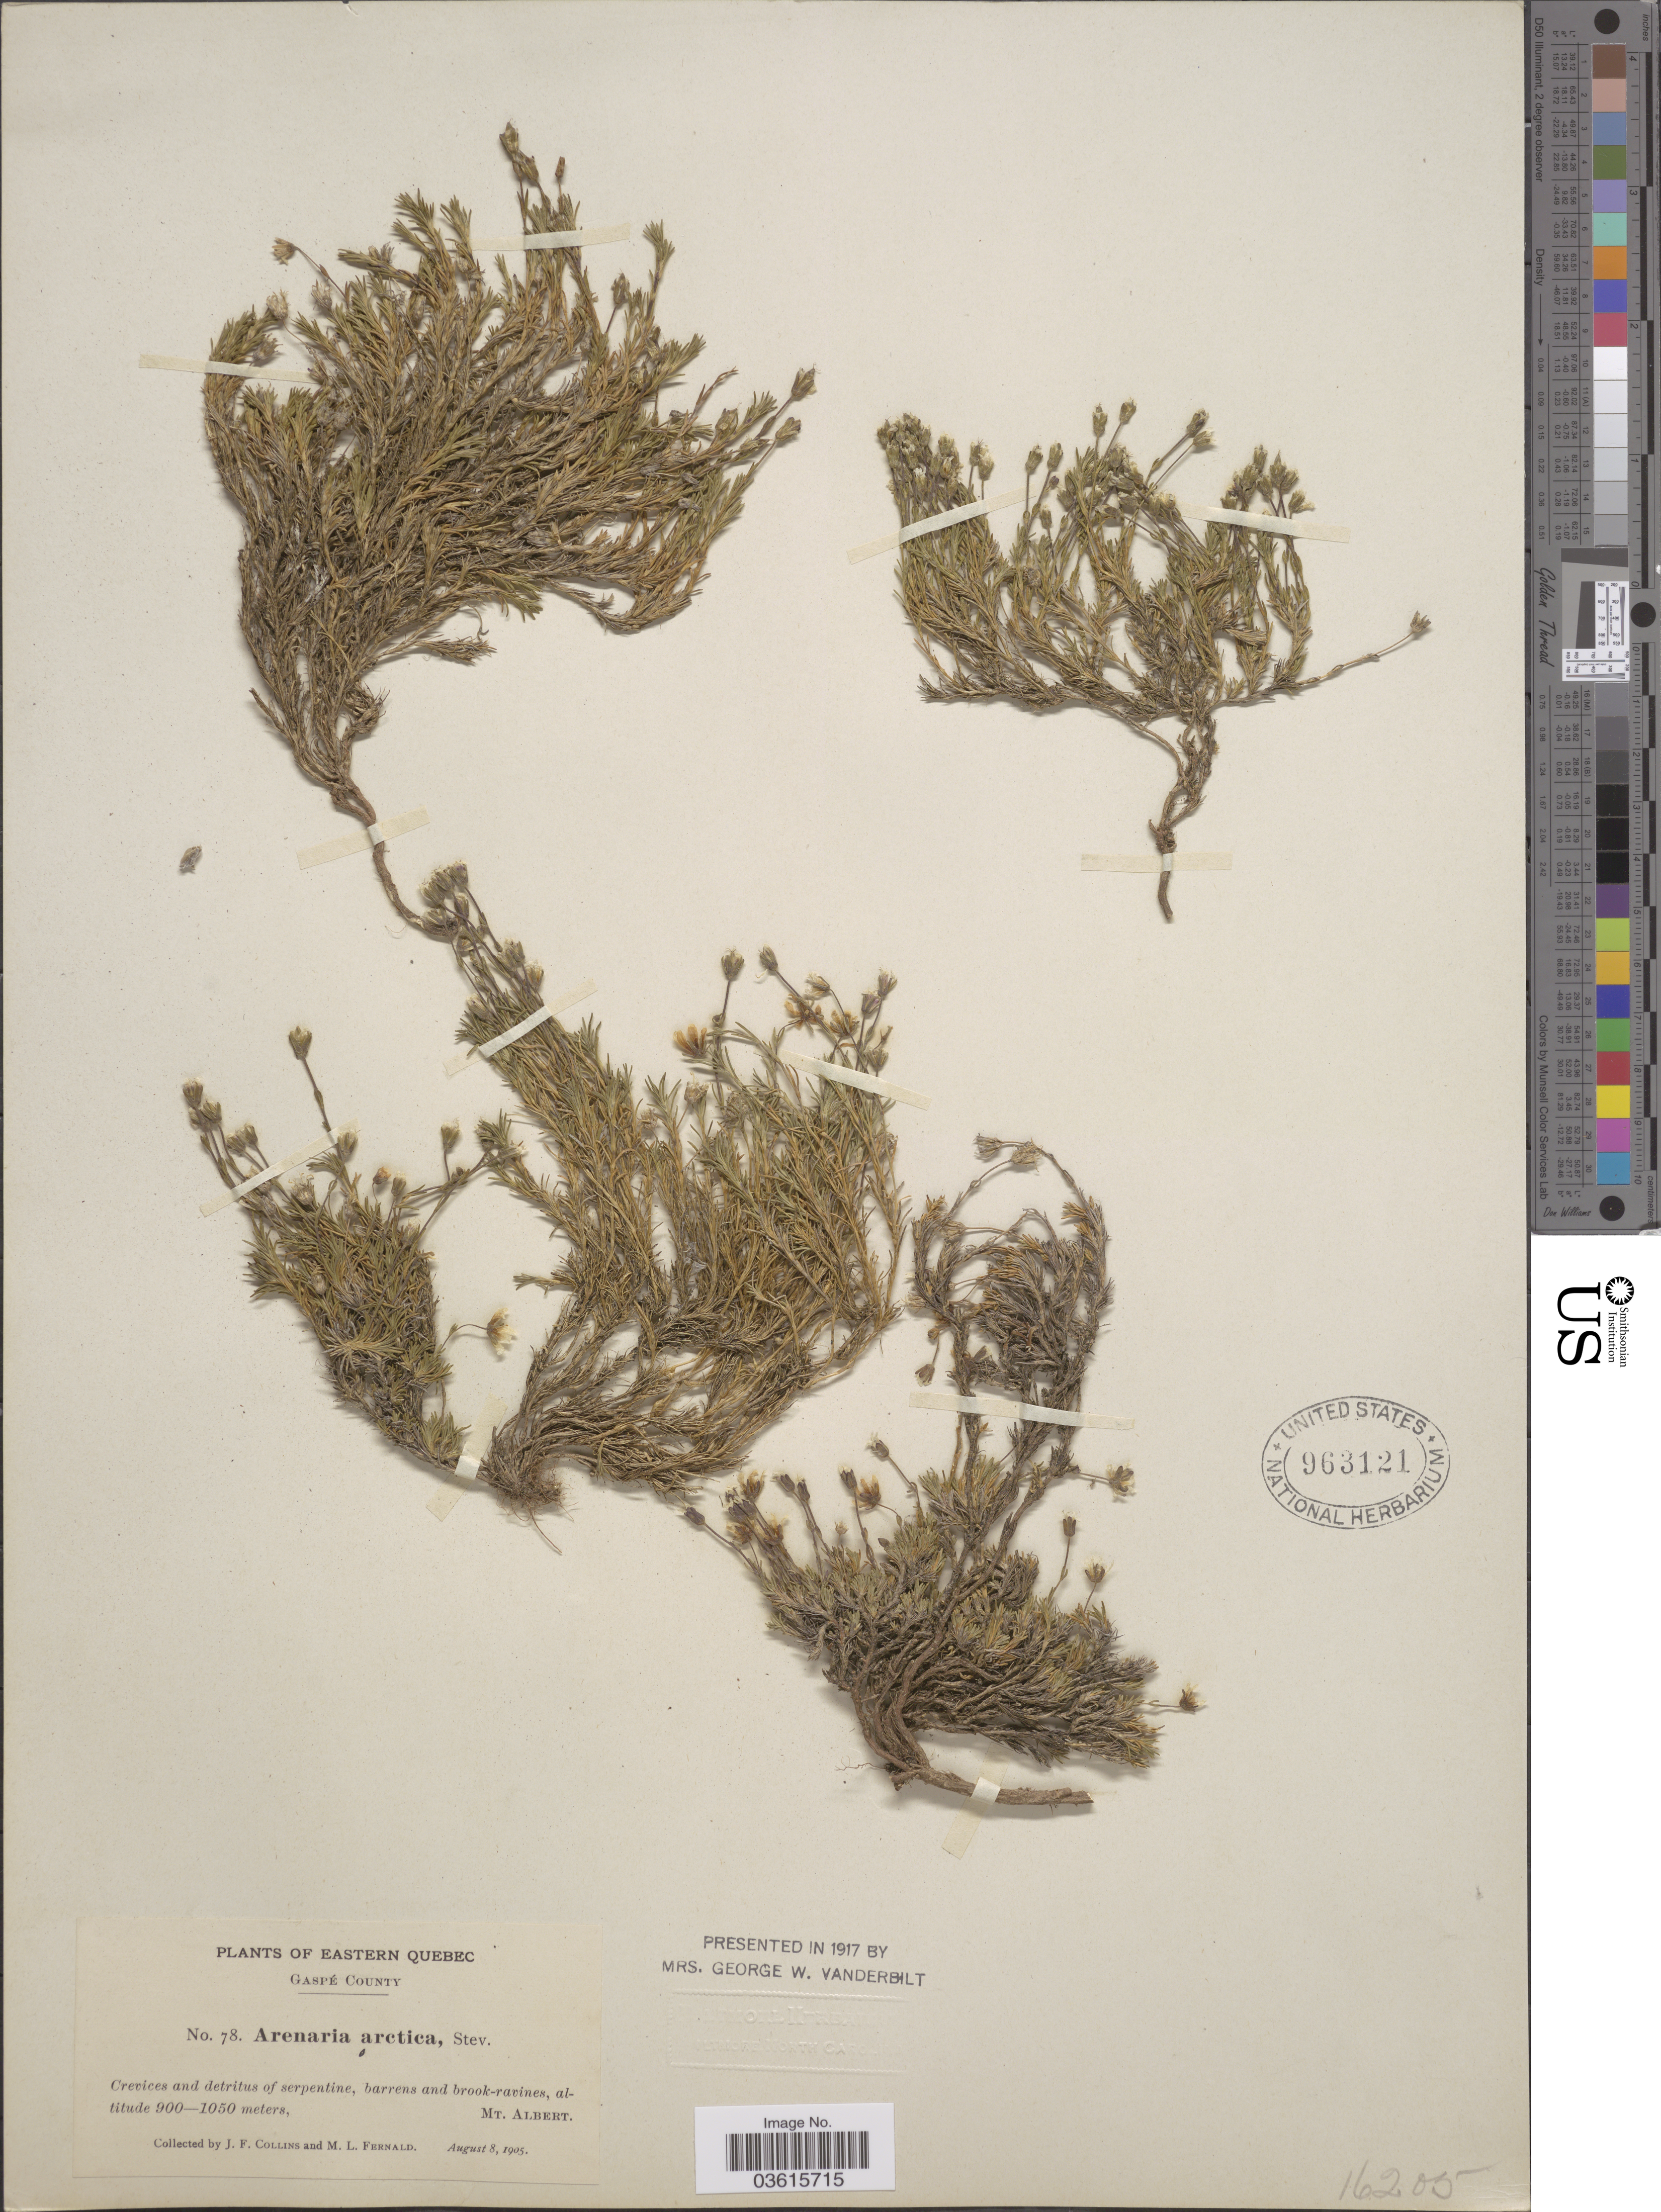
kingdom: Plantae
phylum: Tracheophyta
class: Magnoliopsida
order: Caryophyllales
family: Caryophyllaceae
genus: Cherleria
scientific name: Cherleria marcescens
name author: (Fernald) A.J. Moore & Dillenb.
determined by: Strong, Mark T., (BOT), Smithsonian Institution - National Museum of Natural History (UNITED STATES)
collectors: J. Collins & M. L. Fernald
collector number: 78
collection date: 1905-08-08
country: Canada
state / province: Quebec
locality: Eastern Quebec. Gaspé County. Mt. Albert.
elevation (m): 900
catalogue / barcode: US 963121